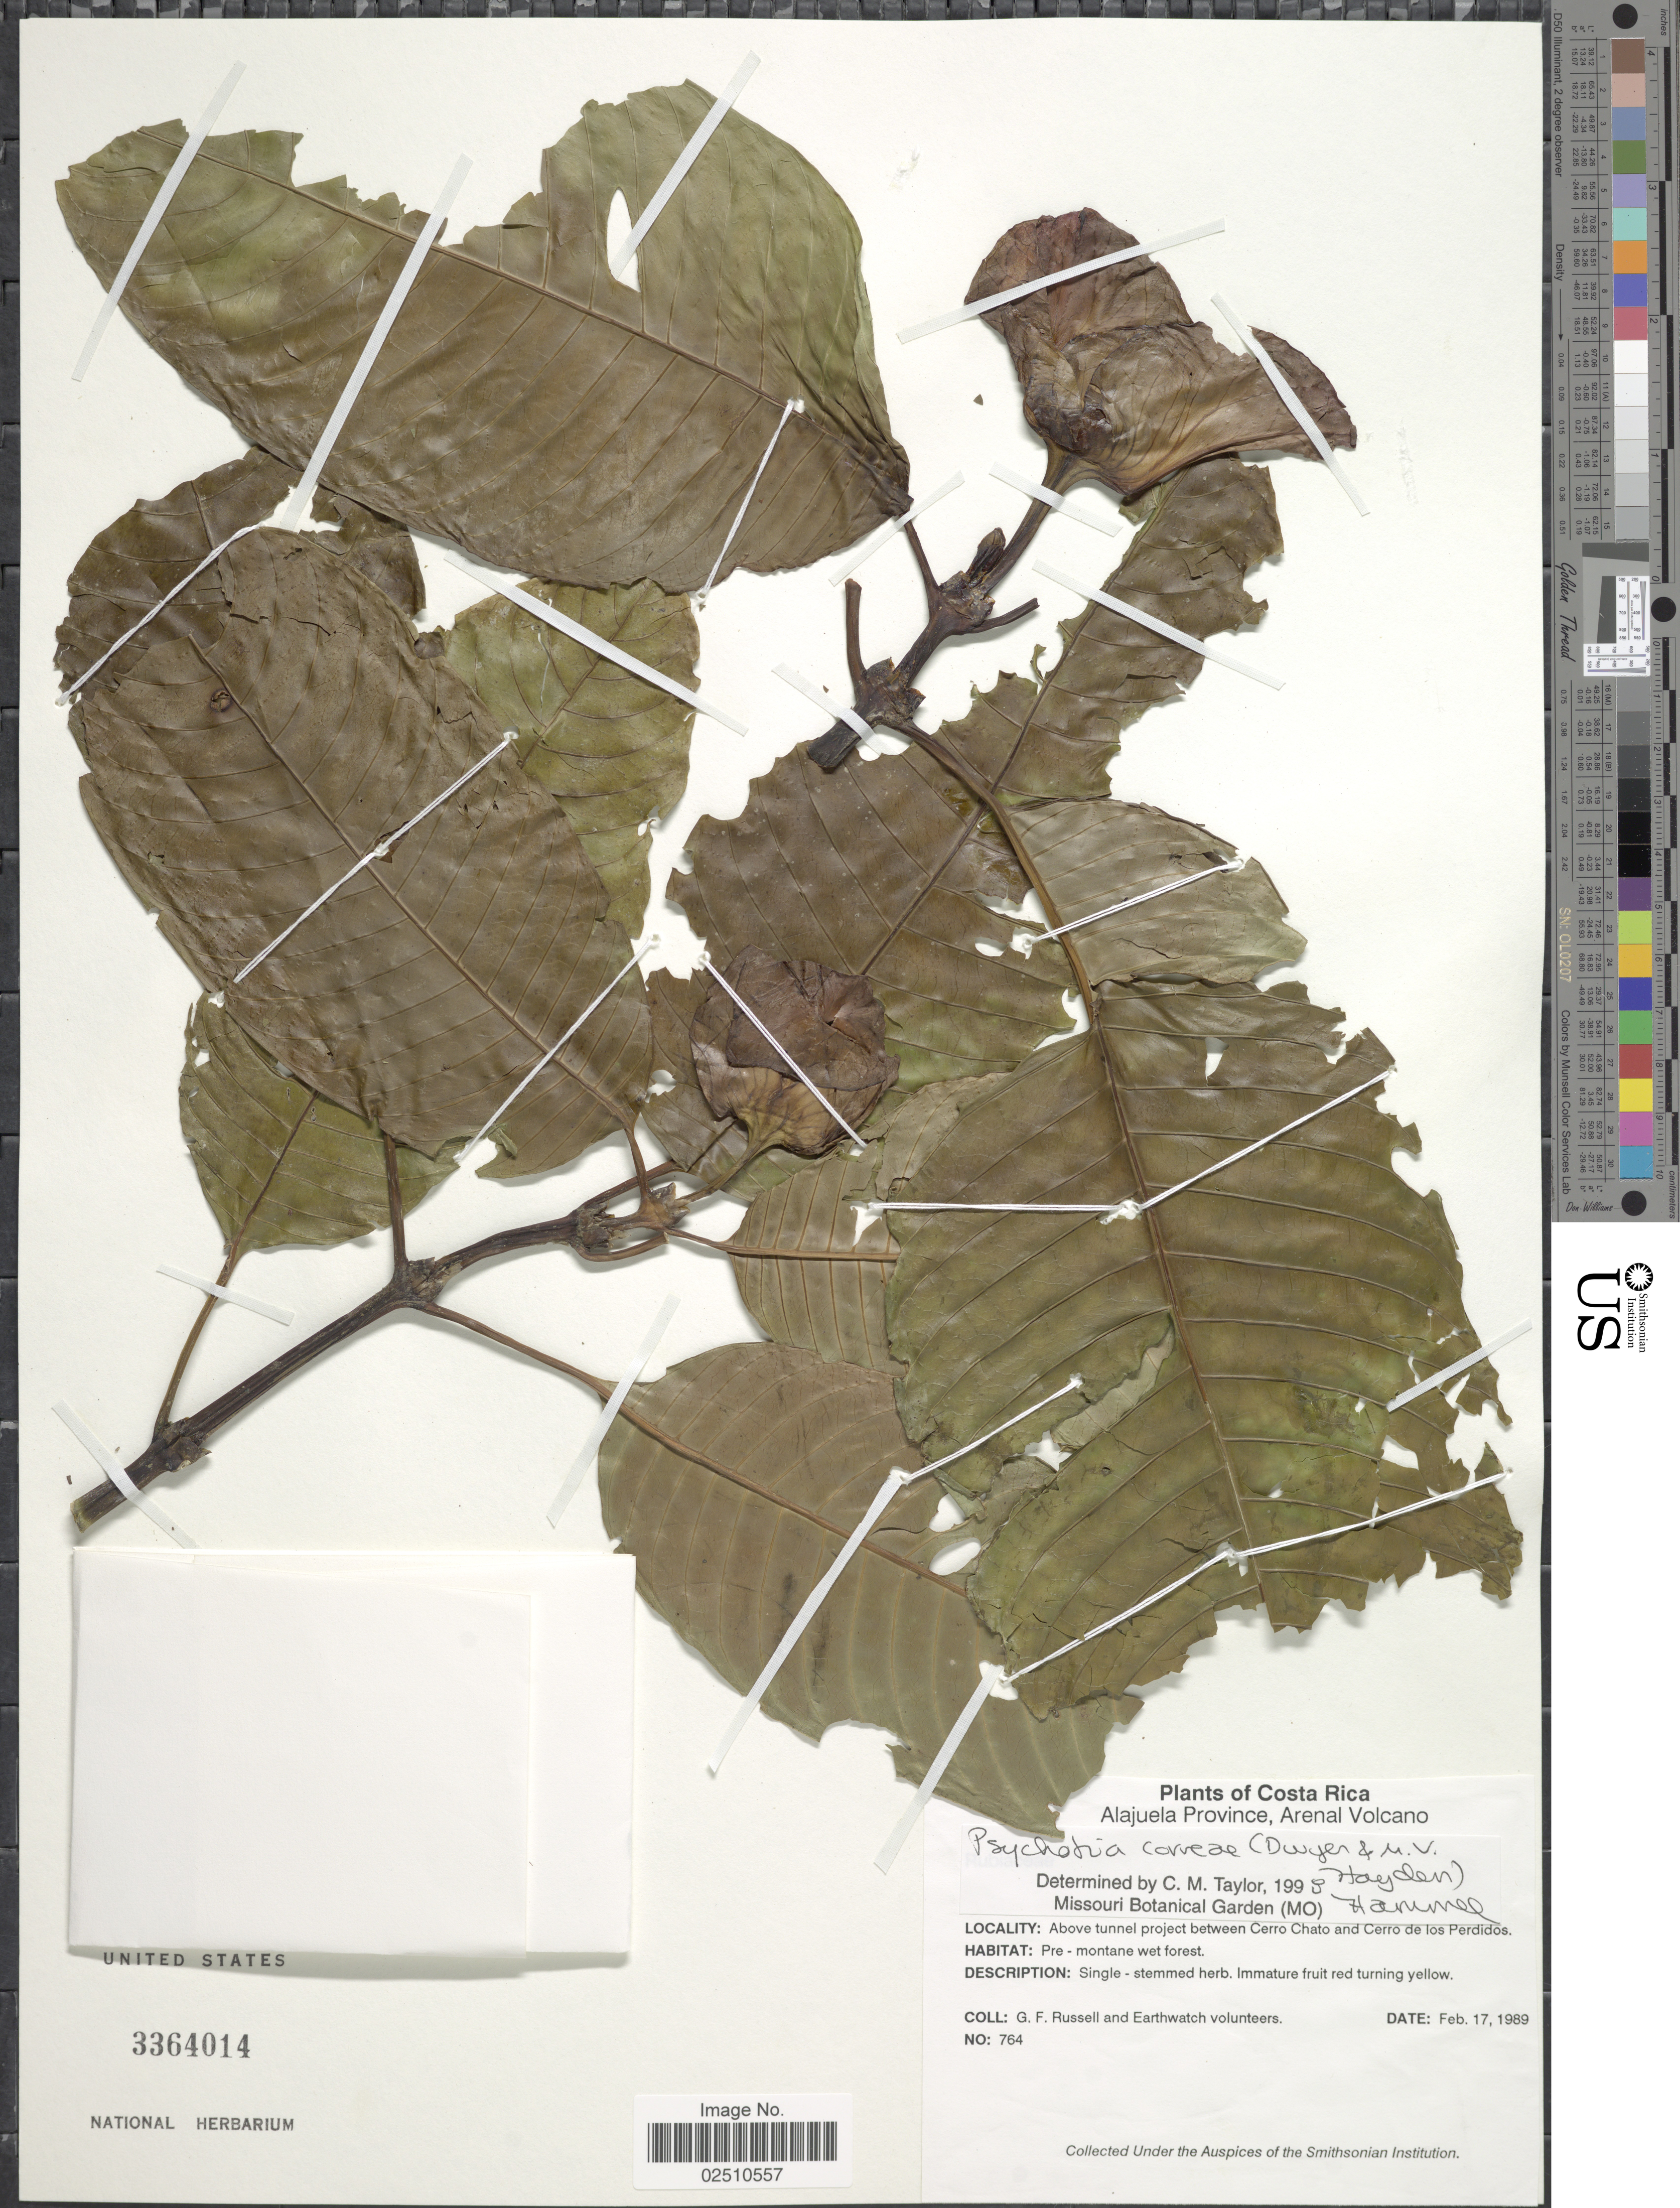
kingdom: Plantae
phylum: Tracheophyta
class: Magnoliopsida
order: Gentianales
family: Rubiaceae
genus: Psychotria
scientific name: Psychotria correae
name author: (Dwyer & M.V. Hayden) C.M. Taylor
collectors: G. Russell & Earthwatch Volunteers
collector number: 764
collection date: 1989-02-17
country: Costa Rica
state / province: Alajuela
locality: Arenal Volcano, above tunnel project between Cerro Chato and Cerro de los Perdidos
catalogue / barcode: US 3364014